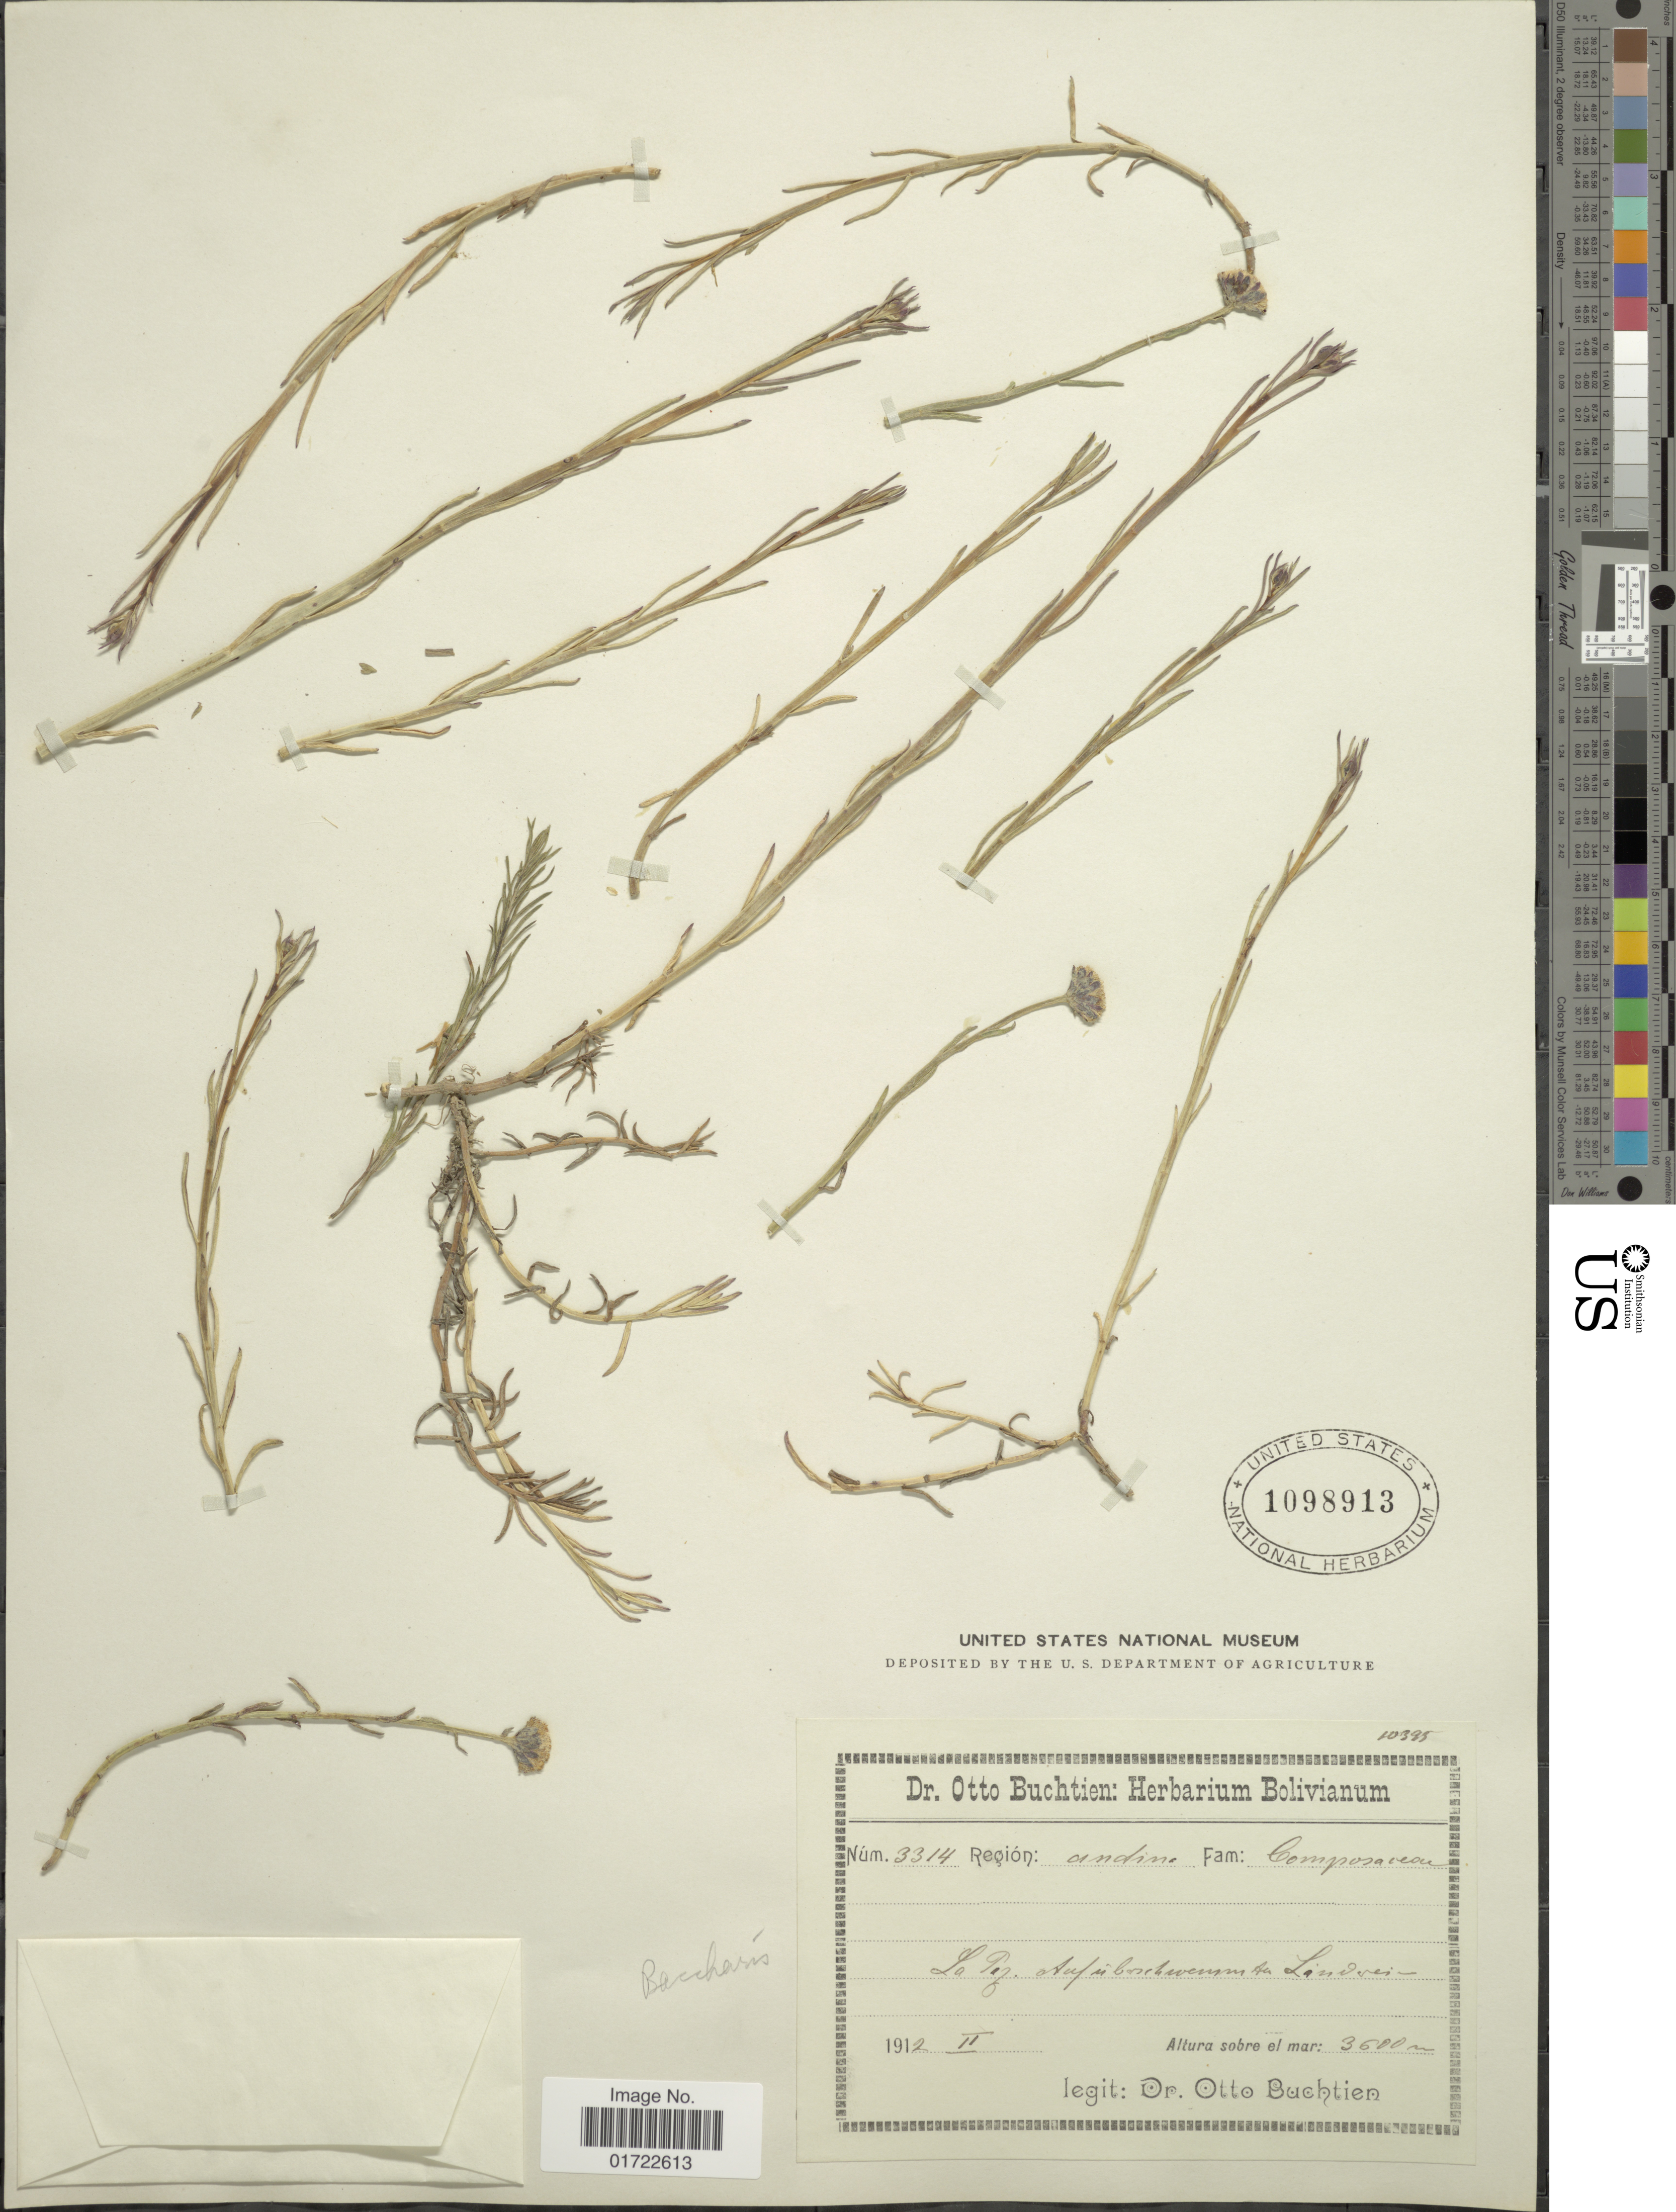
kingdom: Plantae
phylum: Tracheophyta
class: Magnoliopsida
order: Asterales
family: Asteraceae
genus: Baccharis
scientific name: Baccharis latifolia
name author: (Ruiz & Pav.) Pers.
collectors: O. Buchtien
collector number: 3314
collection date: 1912-02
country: Bolivia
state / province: La Paz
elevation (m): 3600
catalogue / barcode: US 1098913